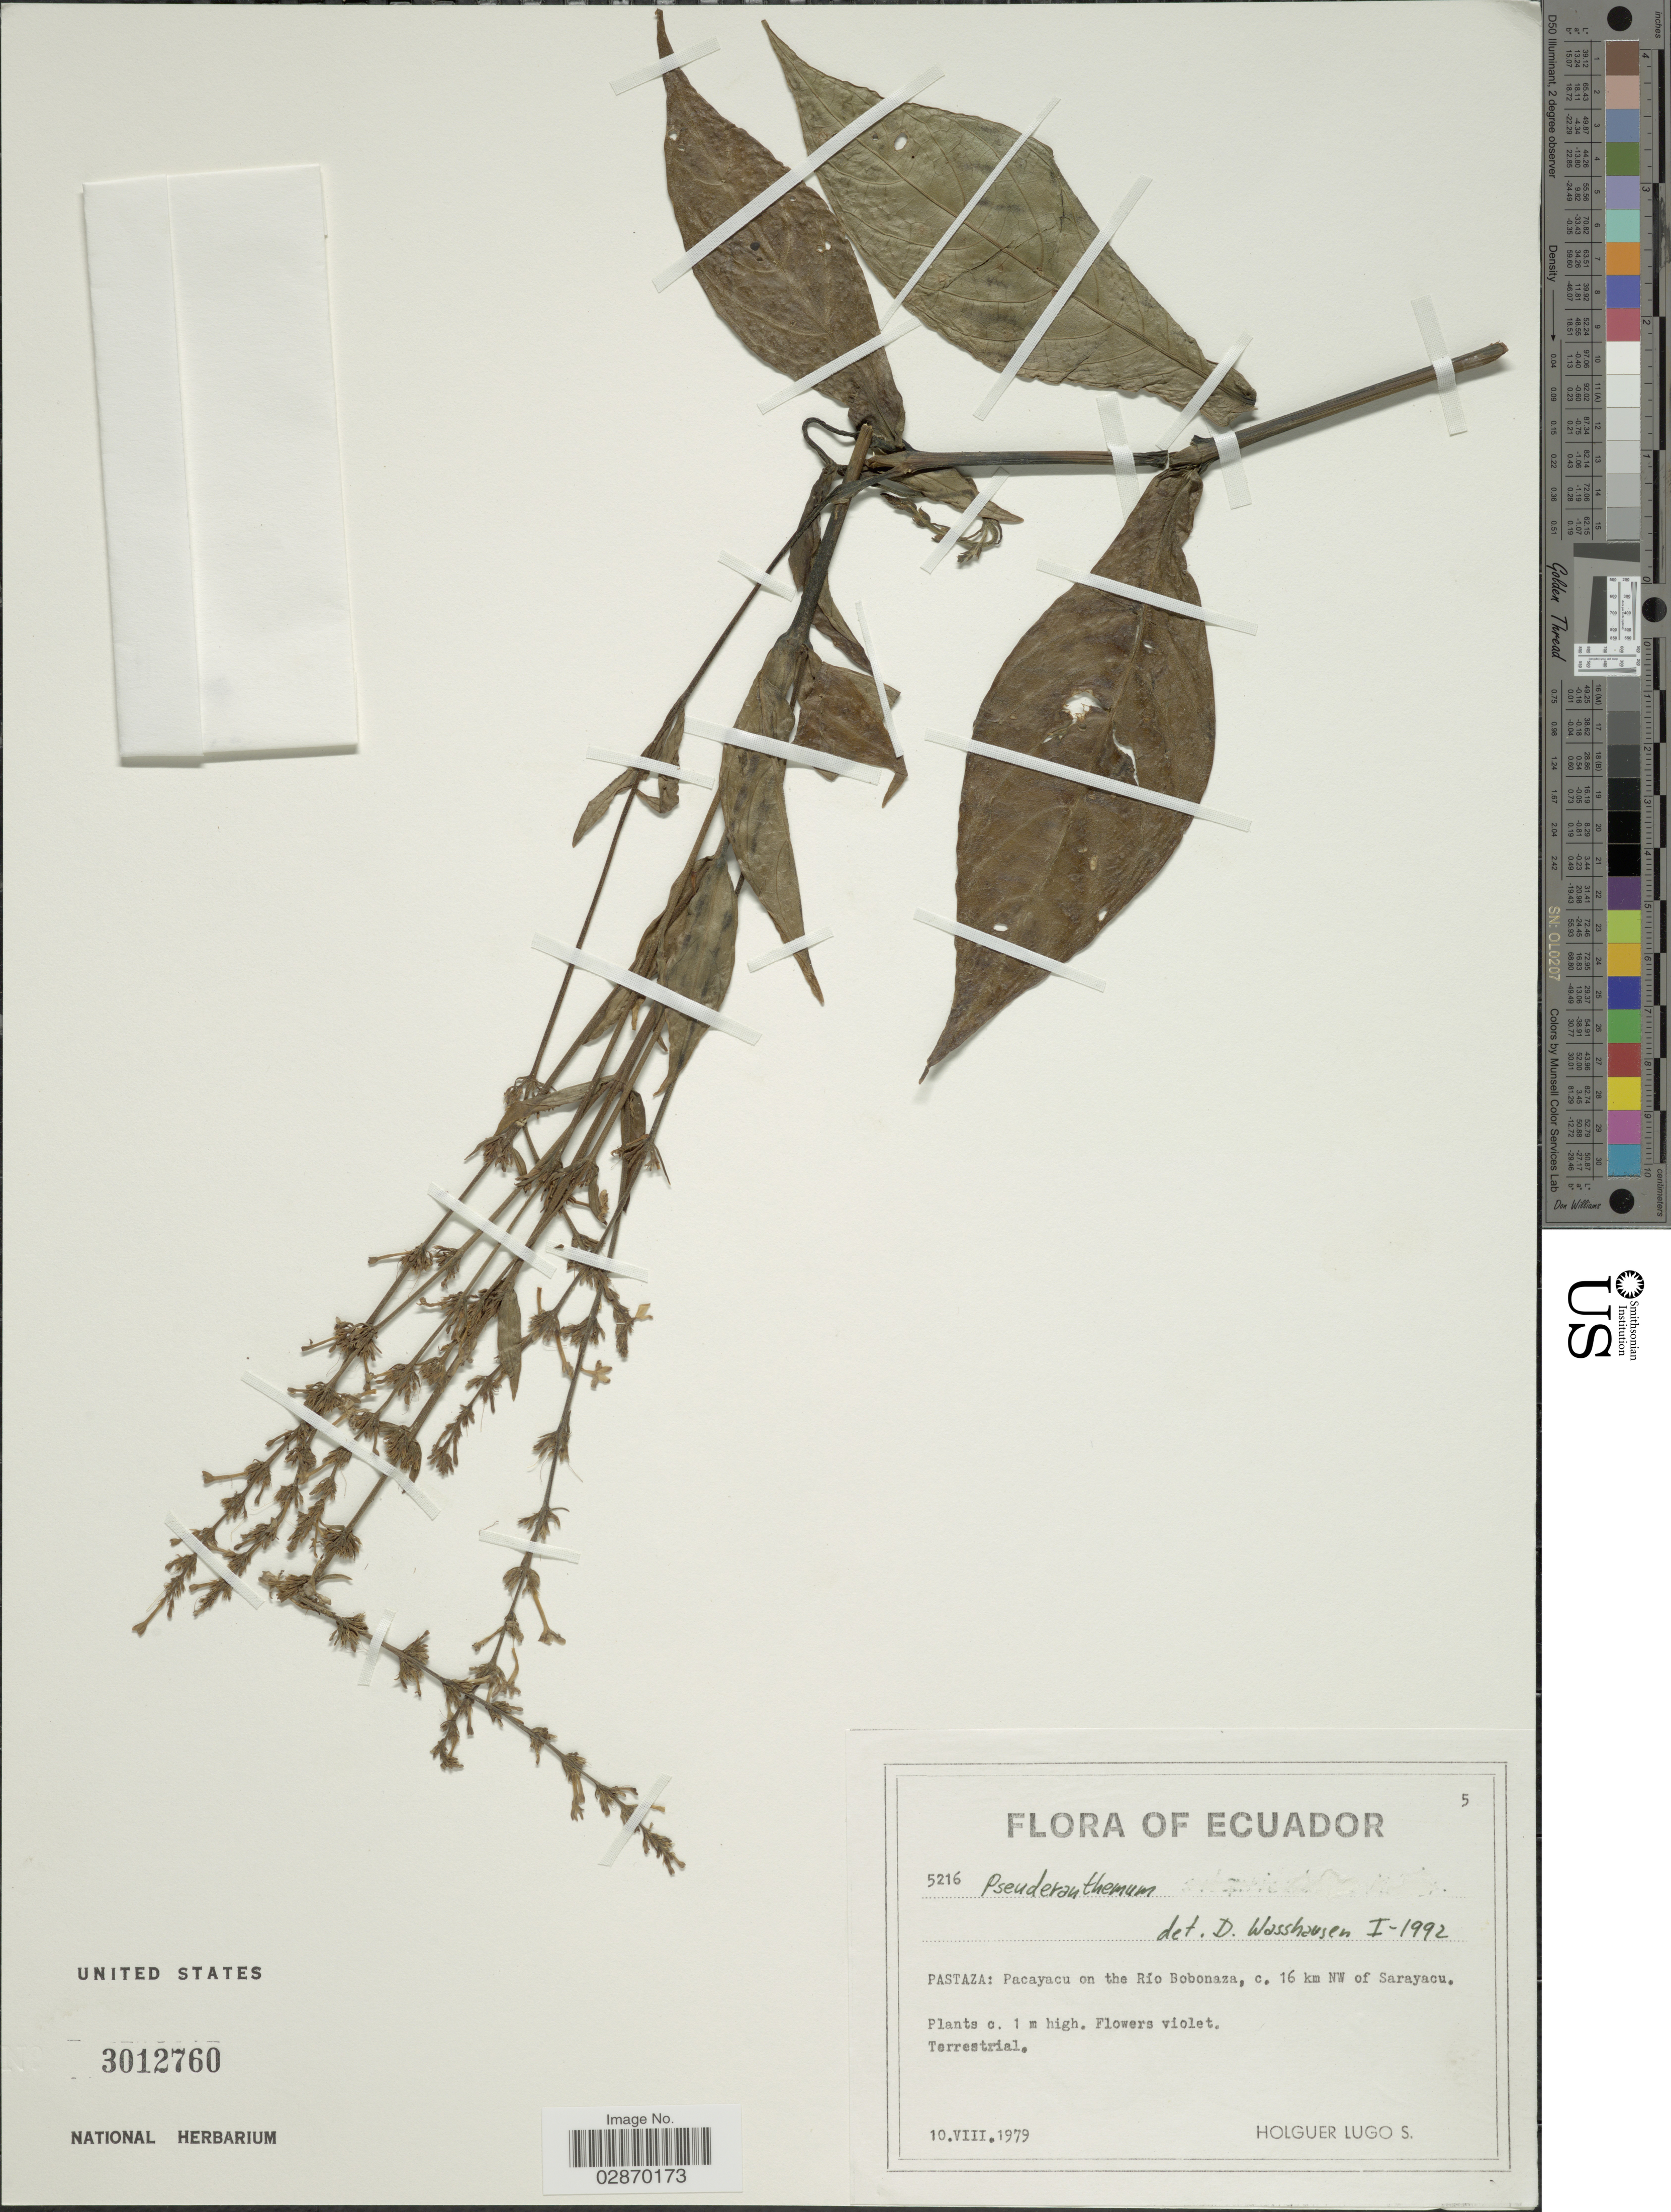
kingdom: Plantae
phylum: Tracheophyta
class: Magnoliopsida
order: Lamiales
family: Acanthaceae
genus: Pseuderanthemum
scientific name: Pseuderanthemum subauriculatum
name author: Mildbr.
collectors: H. Lugo S.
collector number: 5216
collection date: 1979-08-10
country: Ecuador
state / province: Pastaza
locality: Pacayacu on the Río Bobonaza, c. 16 km NW of Sarayacu.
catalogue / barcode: US 3012760